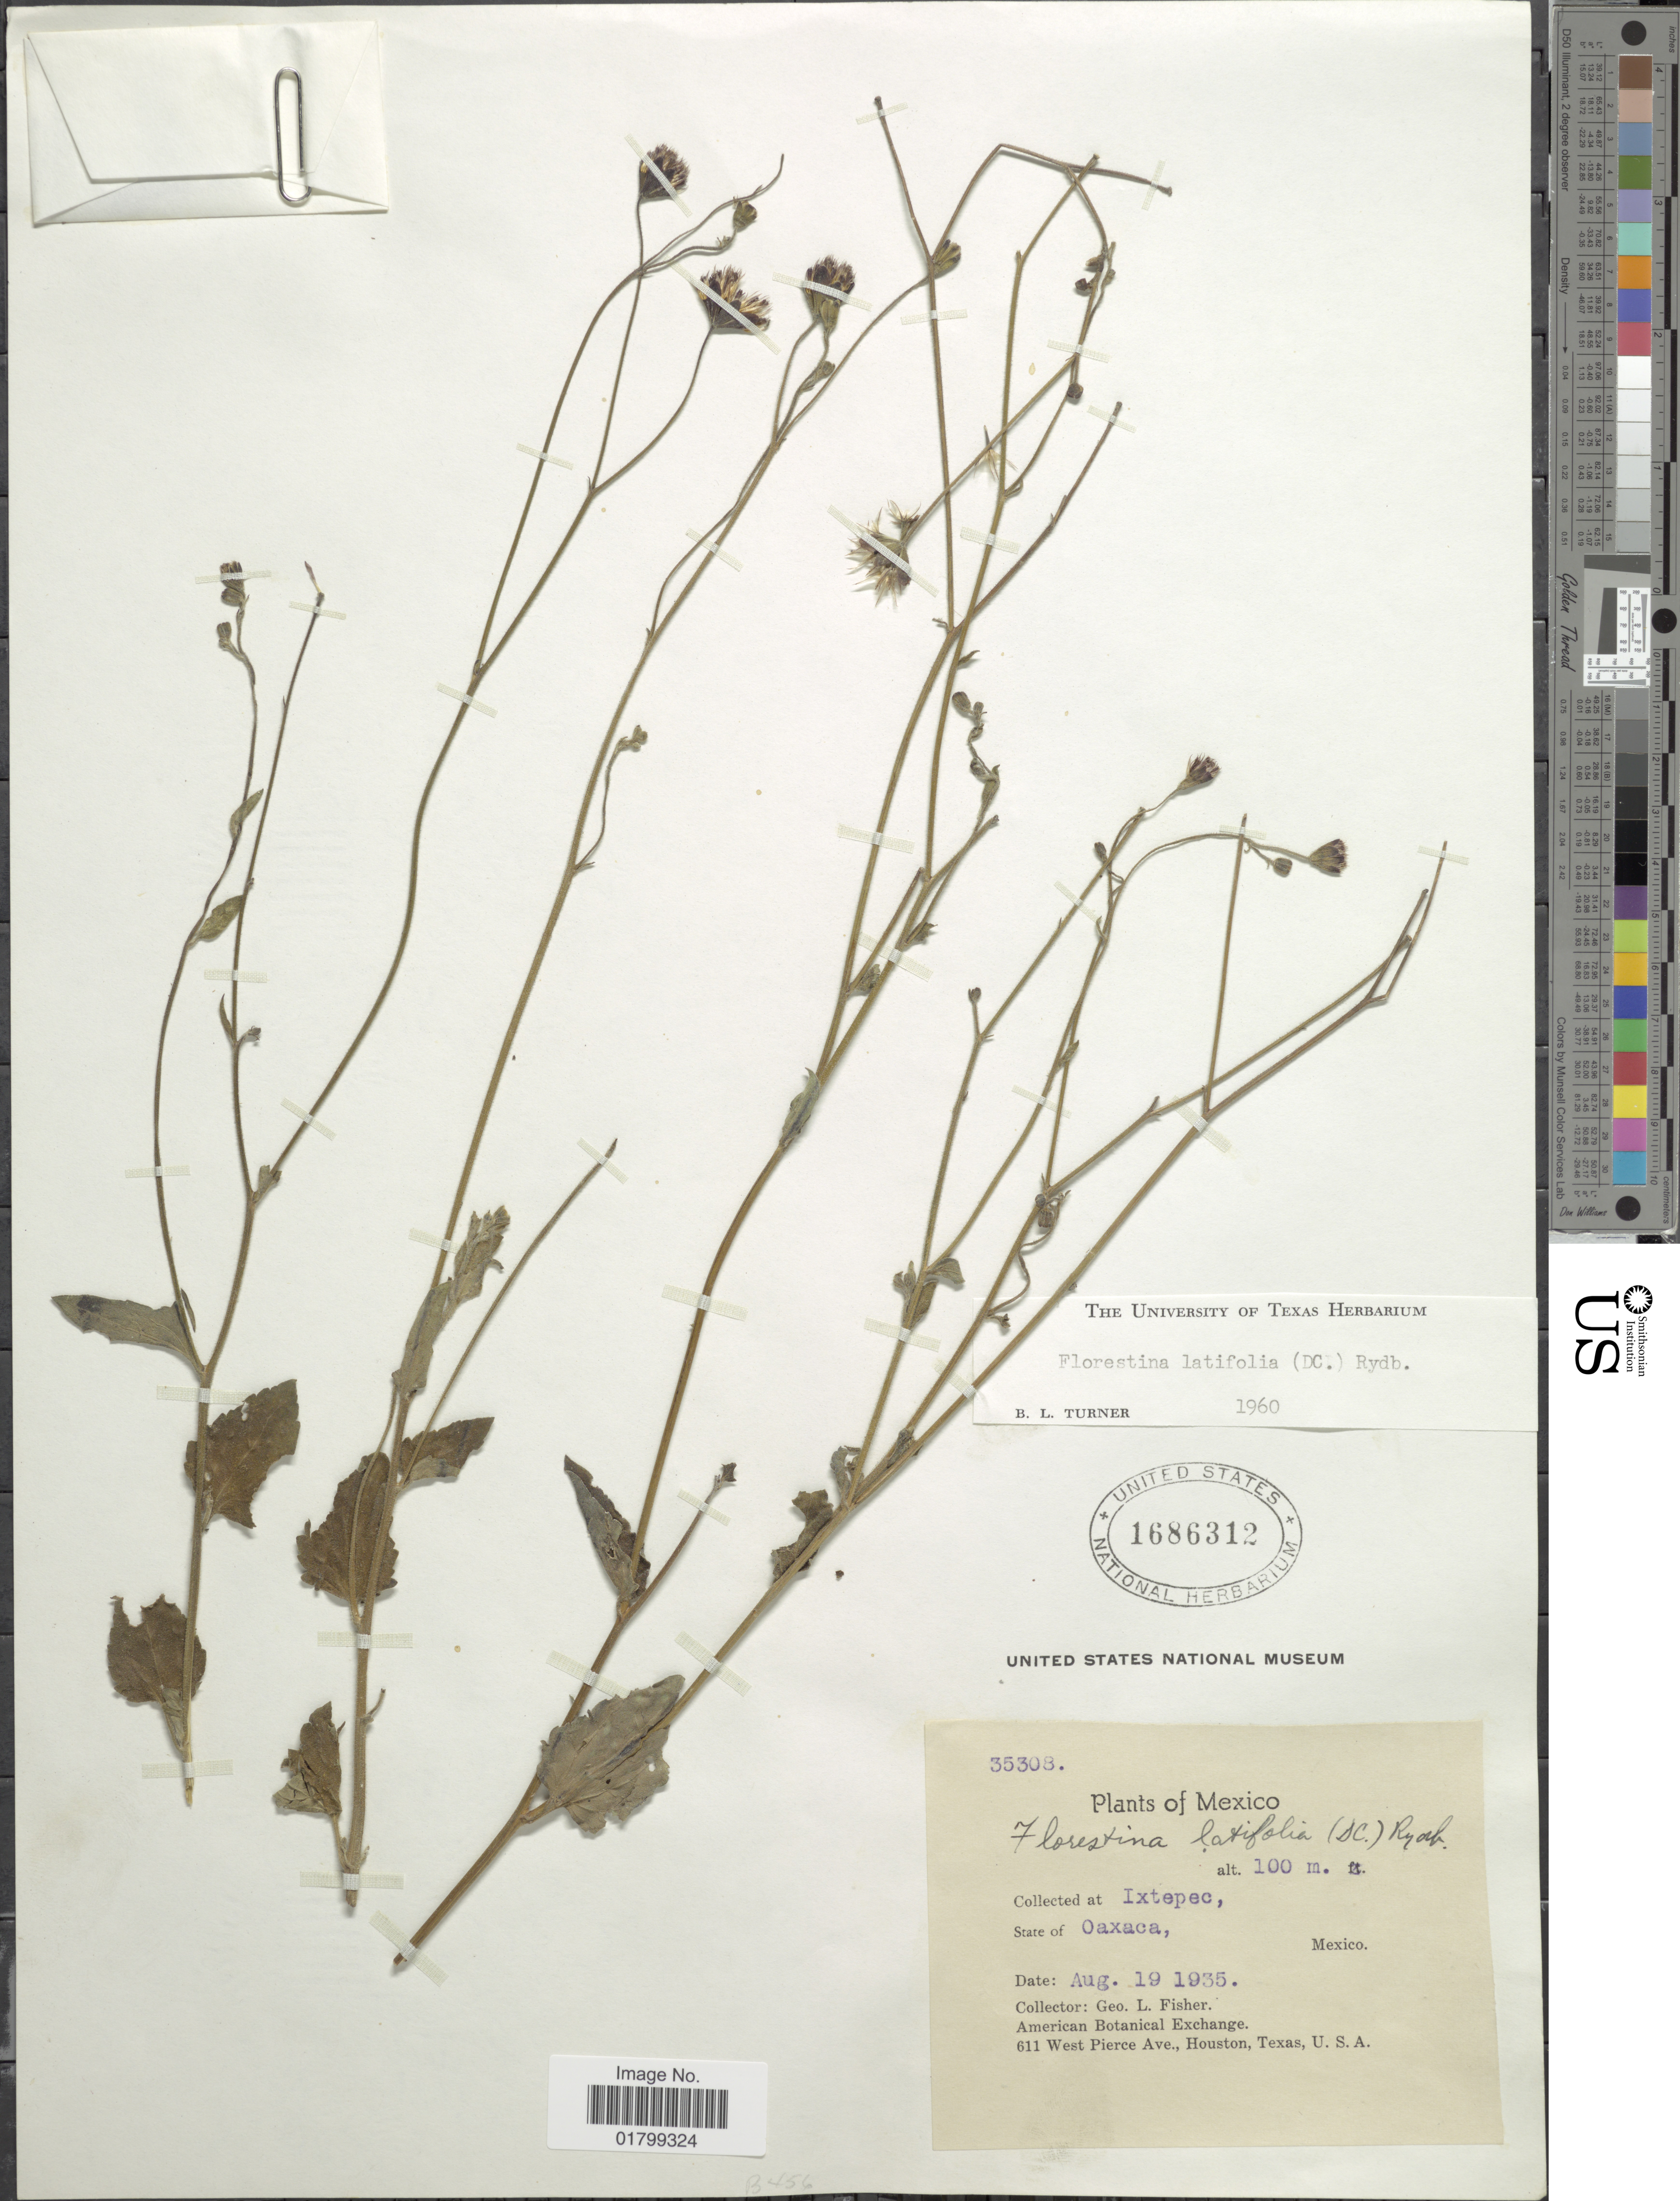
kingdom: Plantae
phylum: Tracheophyta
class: Magnoliopsida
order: Asterales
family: Asteraceae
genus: Florestina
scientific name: Florestina latifolia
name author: (DC.) Rydb.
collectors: G. L. Fisher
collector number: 35308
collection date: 1935-08-19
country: Mexico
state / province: Oaxaca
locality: Ixtepec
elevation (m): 100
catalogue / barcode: US 1686312